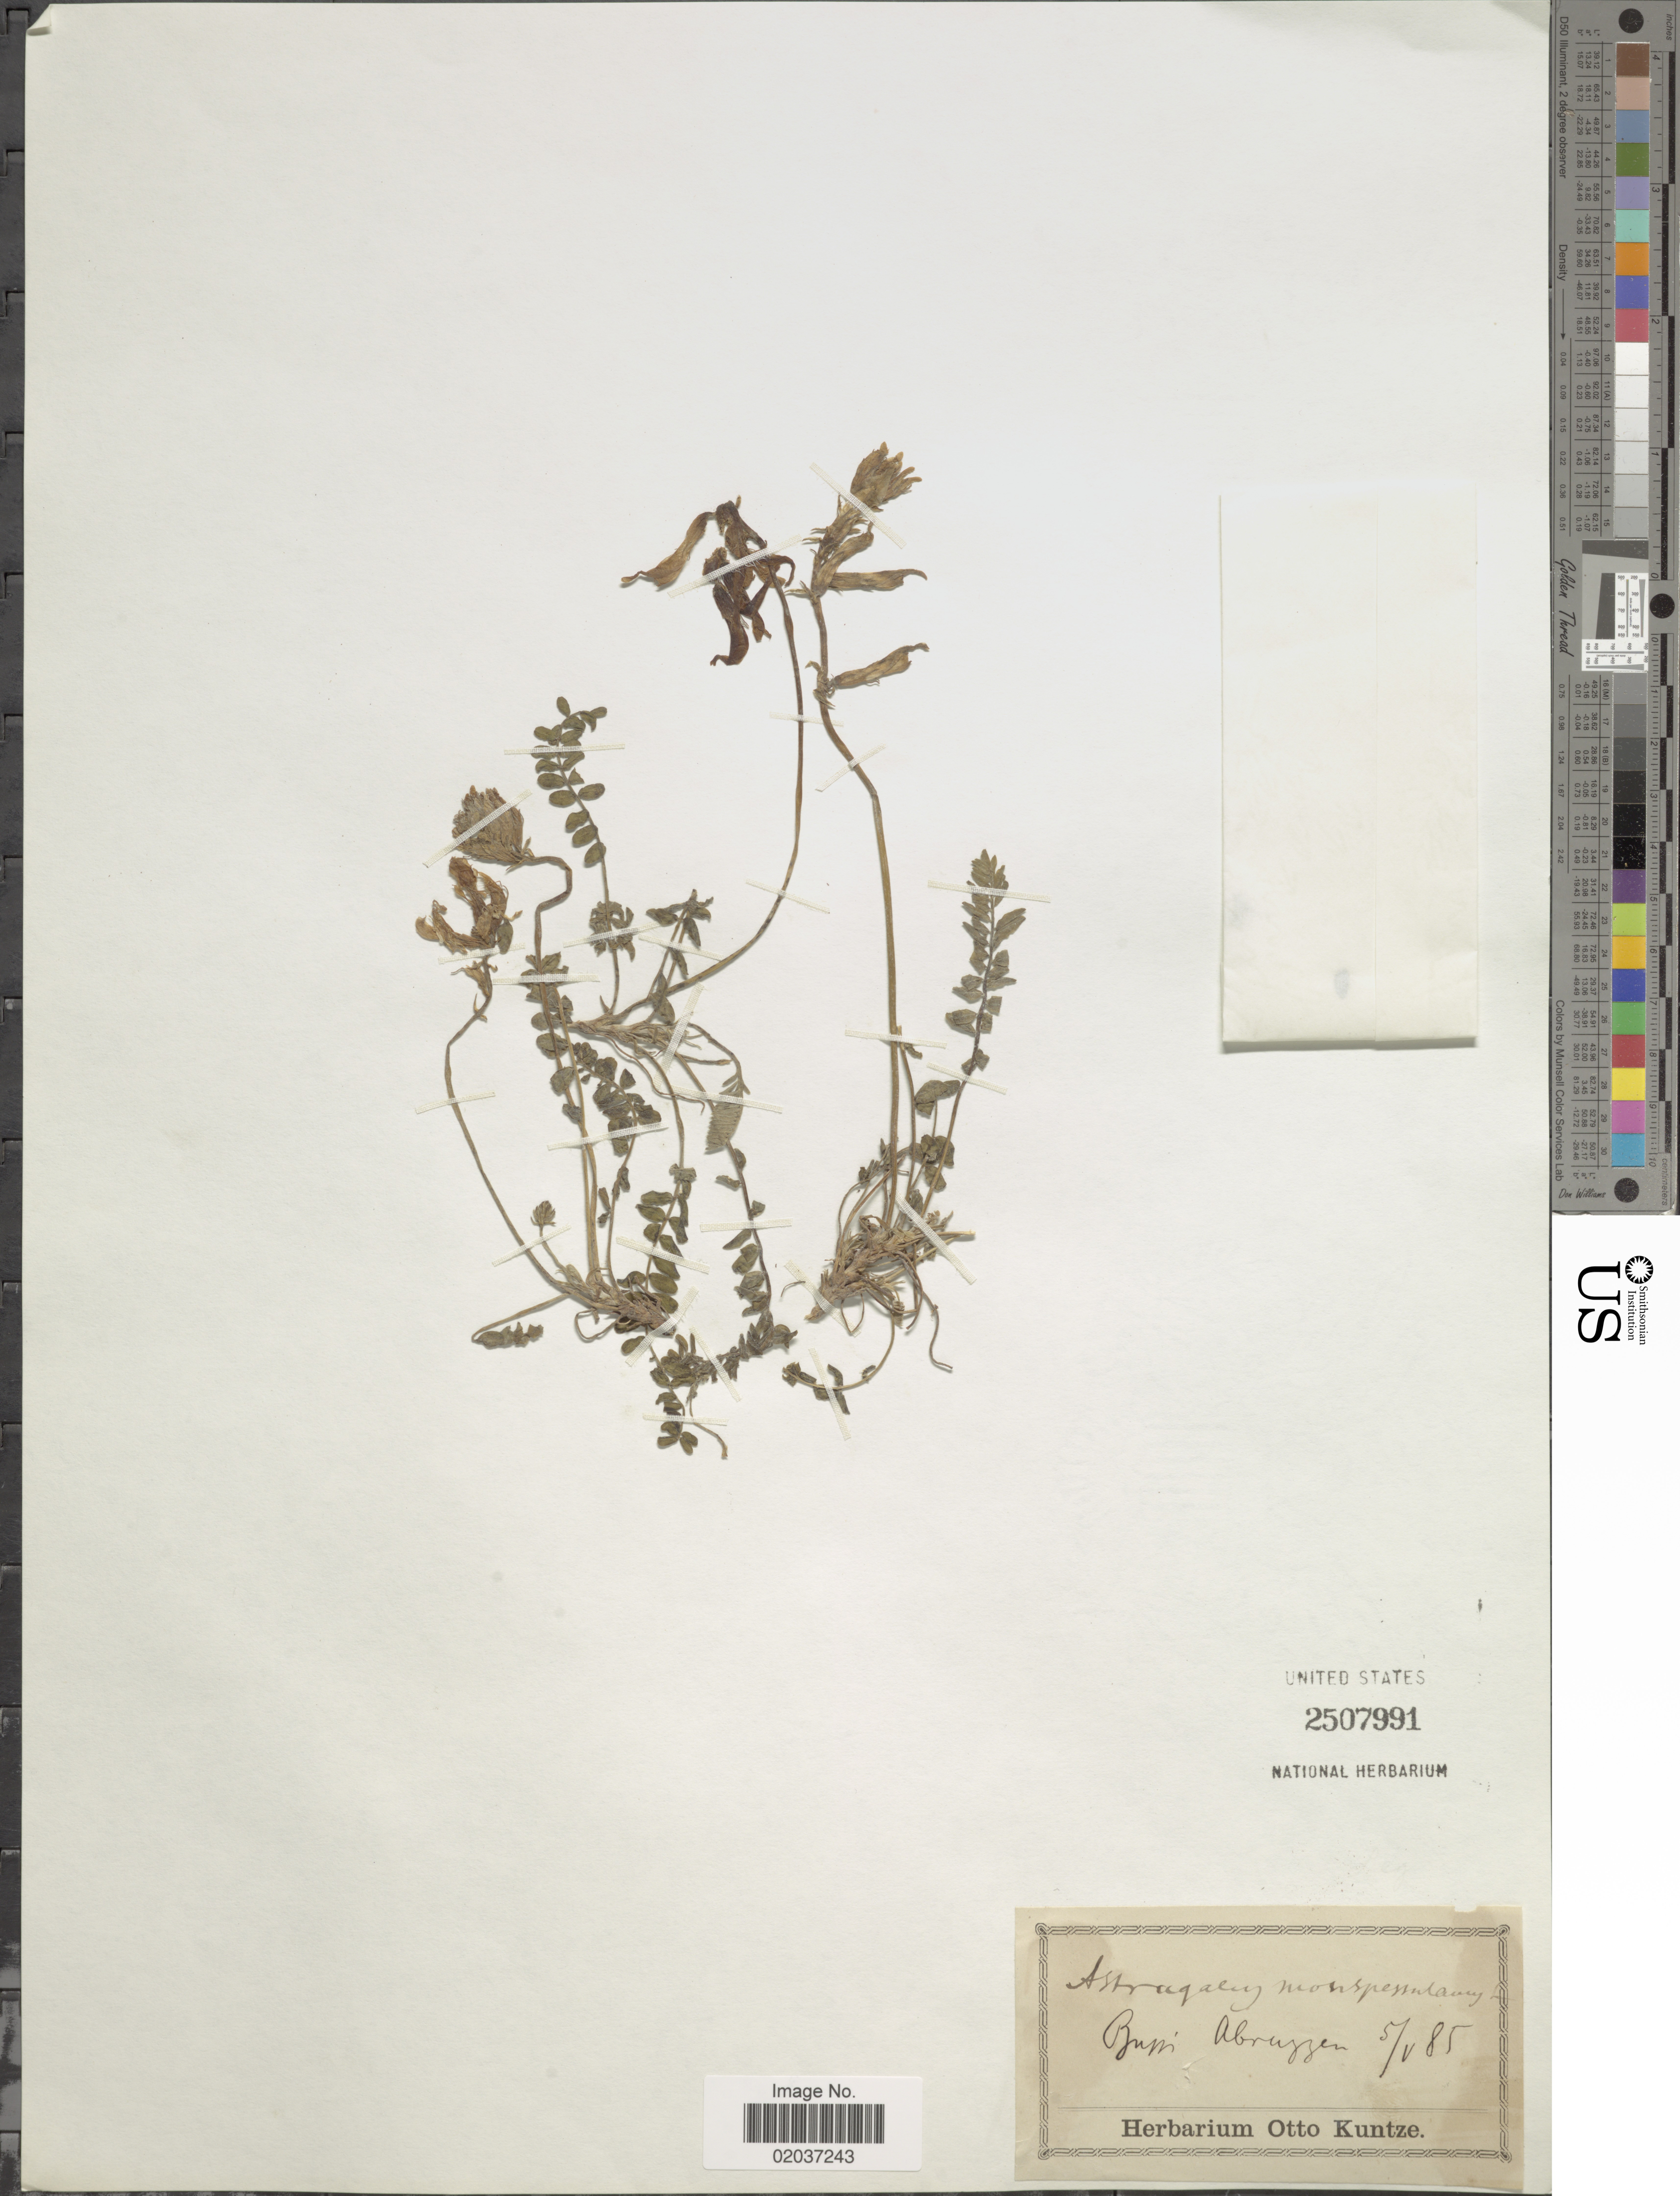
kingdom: Plantae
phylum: Tracheophyta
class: Magnoliopsida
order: Fabales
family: Fabaceae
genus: Astragalus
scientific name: Astragalus monspessulanus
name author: L.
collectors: ex Herb. O. Kuntze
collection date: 1885-01-05 or 1885-05-01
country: Italy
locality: Abruzzen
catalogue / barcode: US 2507991